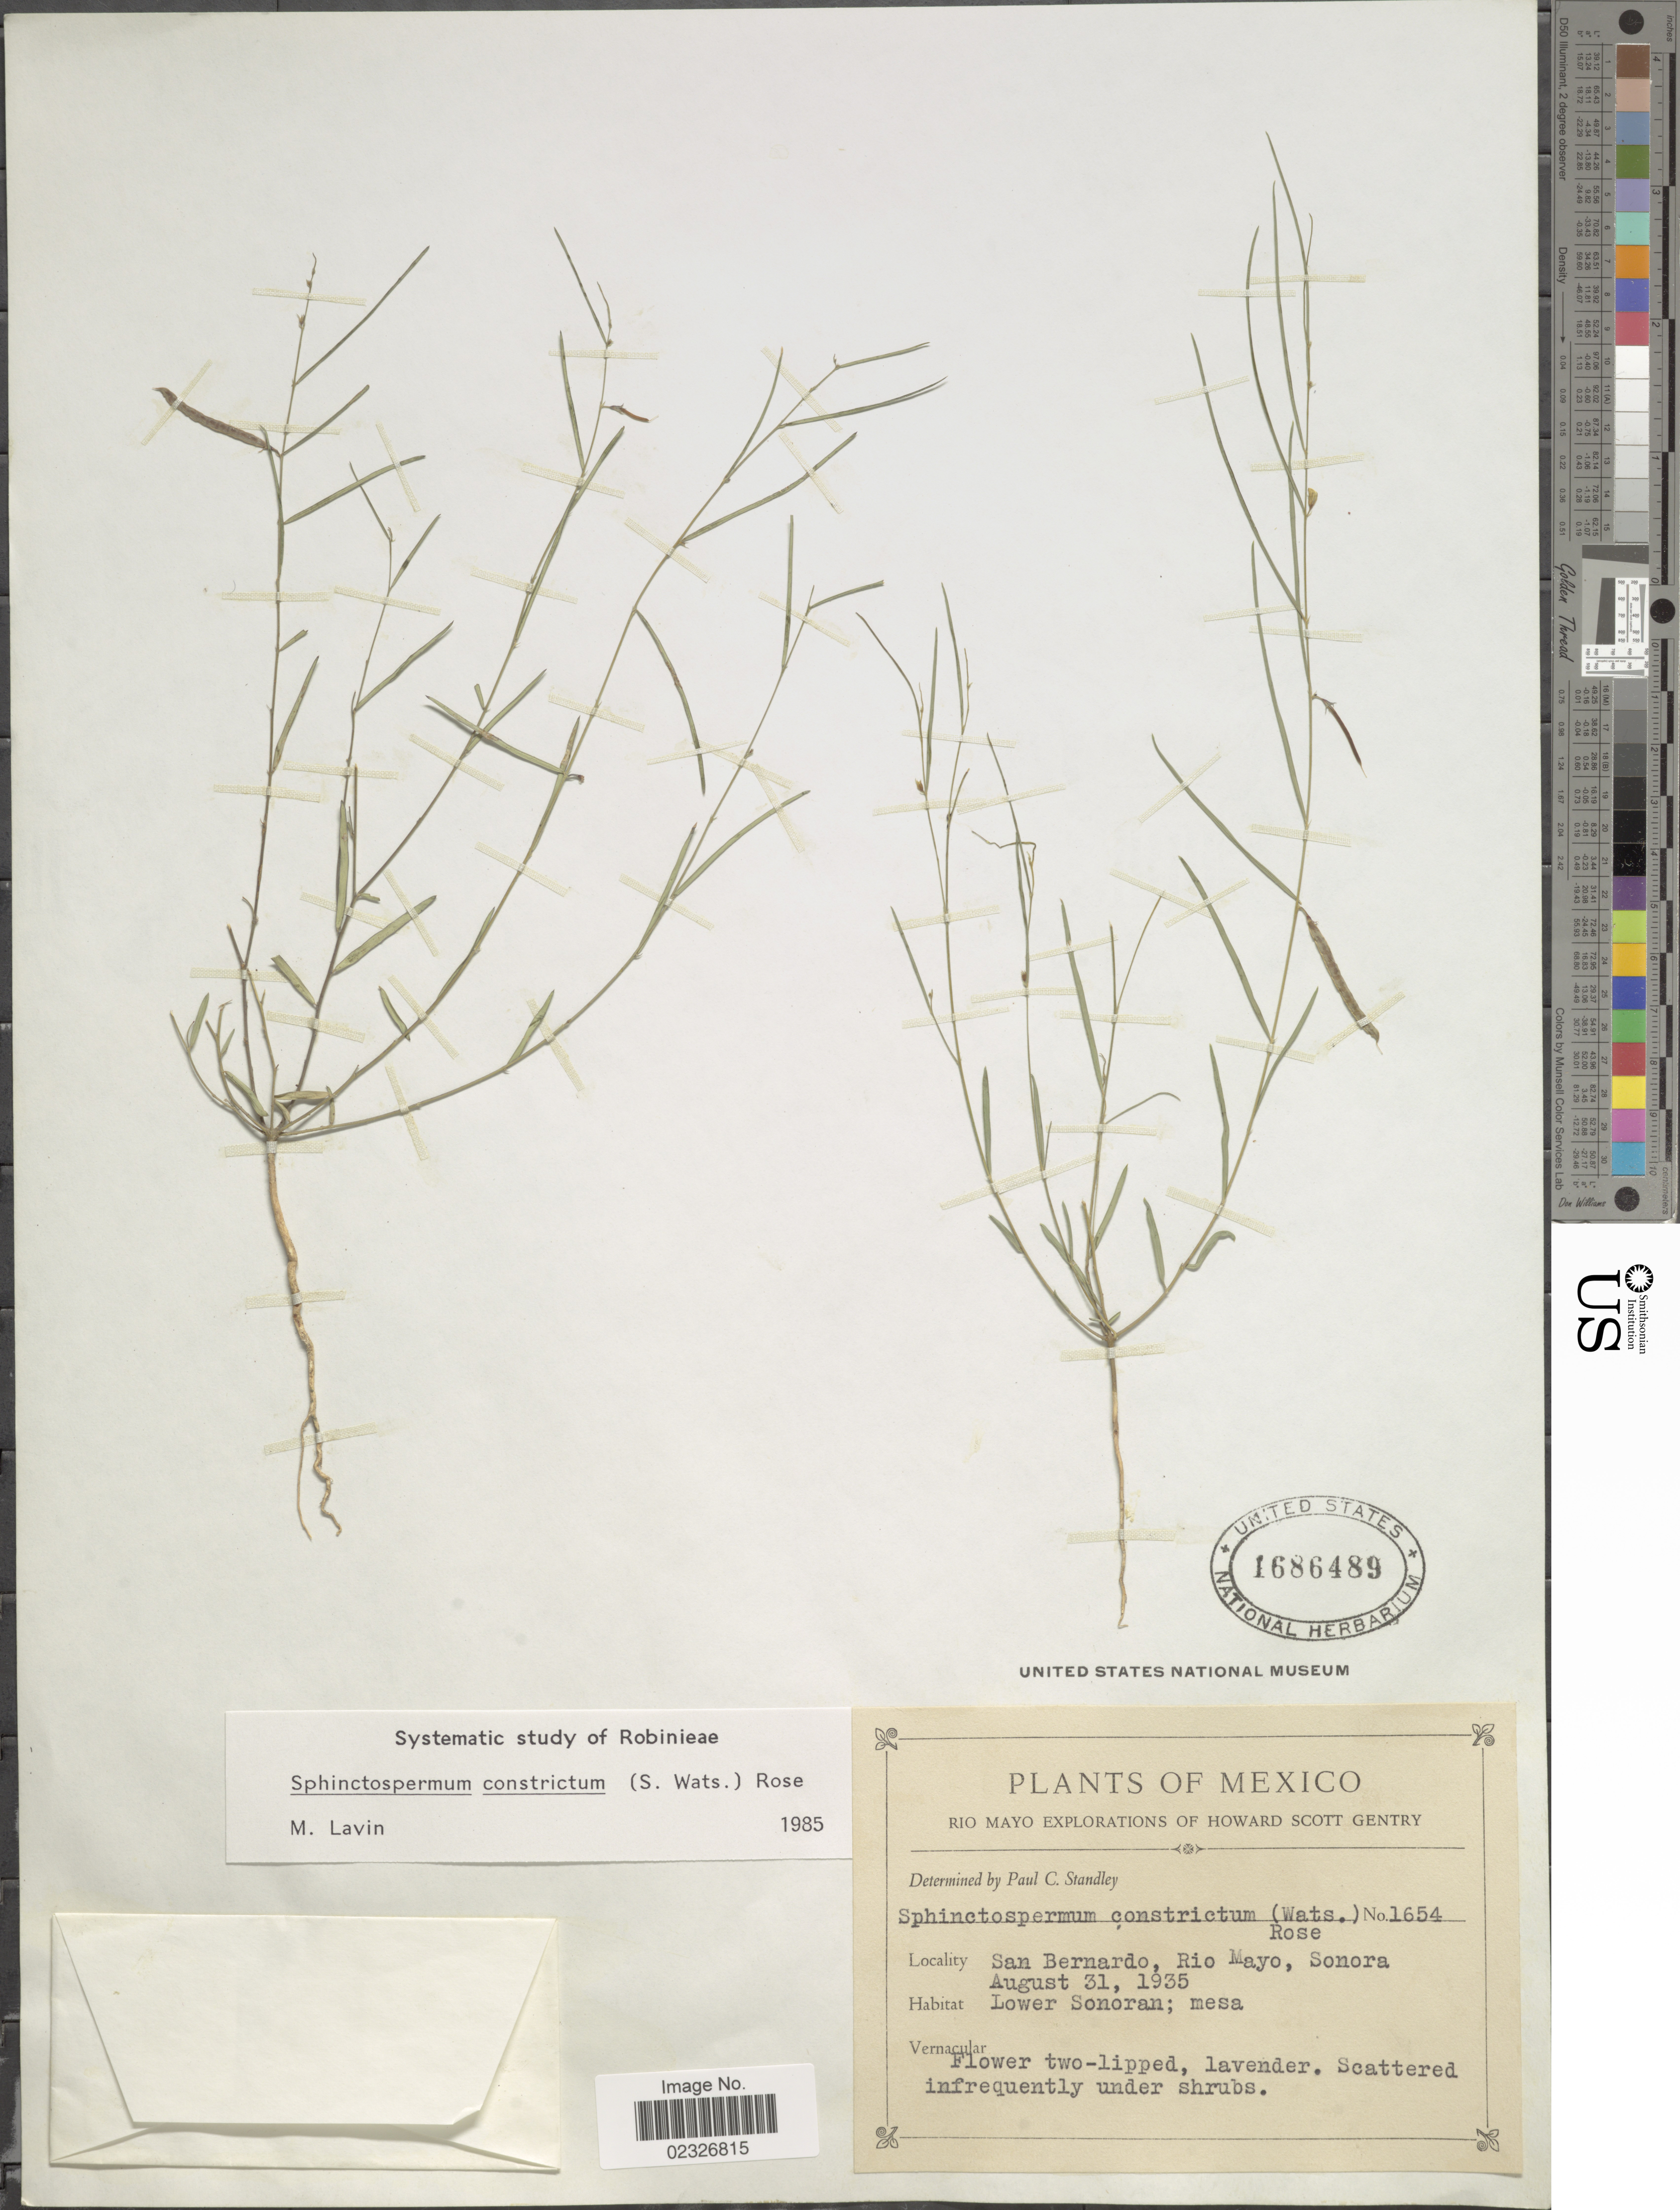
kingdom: Plantae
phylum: Tracheophyta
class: Magnoliopsida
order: Fabales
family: Fabaceae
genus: Sphinctospermum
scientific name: Sphinctospermum constrictum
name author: (S. Watson) Rose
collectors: H. S. Gentry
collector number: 1654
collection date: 1935-08-31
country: Mexico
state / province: Sonora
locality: San Bernardo, Rio Mayo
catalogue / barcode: US 1686489